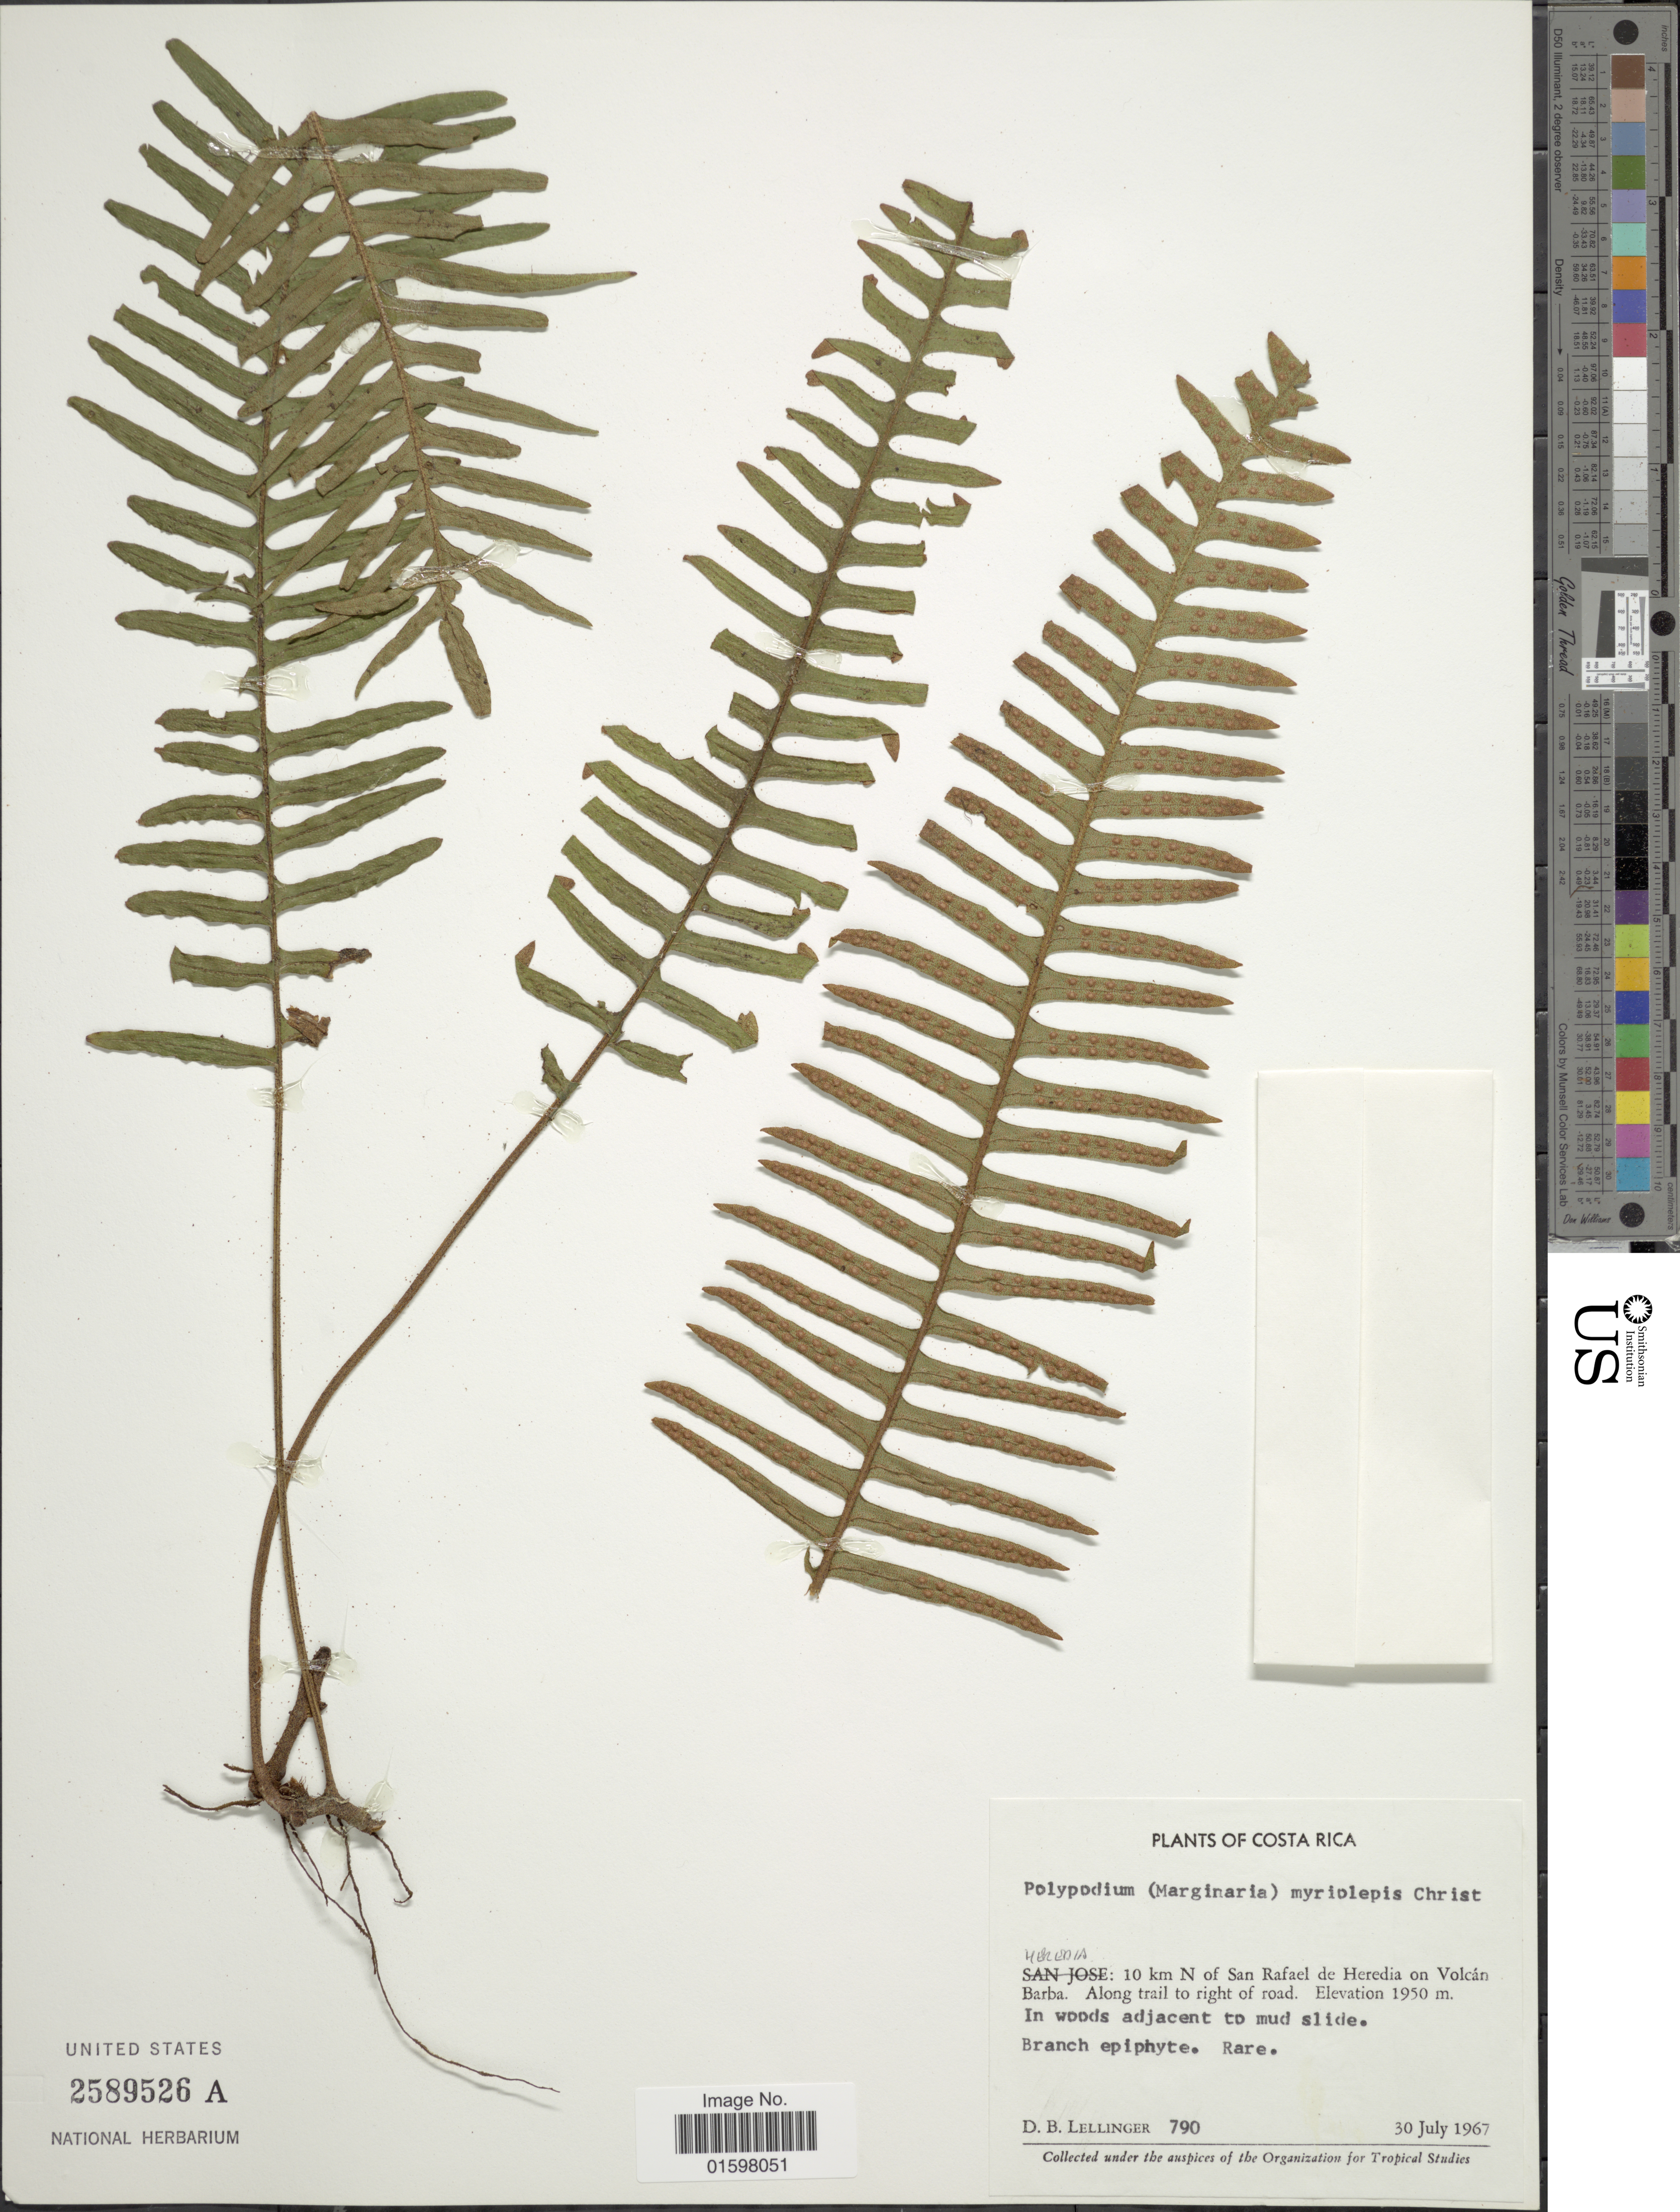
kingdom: Plantae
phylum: Tracheophyta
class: Polypodiopsida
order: Polypodiales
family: Polypodiaceae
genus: Pleopeltis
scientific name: Pleopeltis myriolepis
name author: (Christ) A.R. Sm. & Tejero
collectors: D. B. Lellinger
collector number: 790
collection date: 1967-07-30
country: Costa Rica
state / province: Heredia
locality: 10 km N of San Rafael de Heredia on Volcán Barba. Along trail to right of road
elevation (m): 1950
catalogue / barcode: US 2589526A